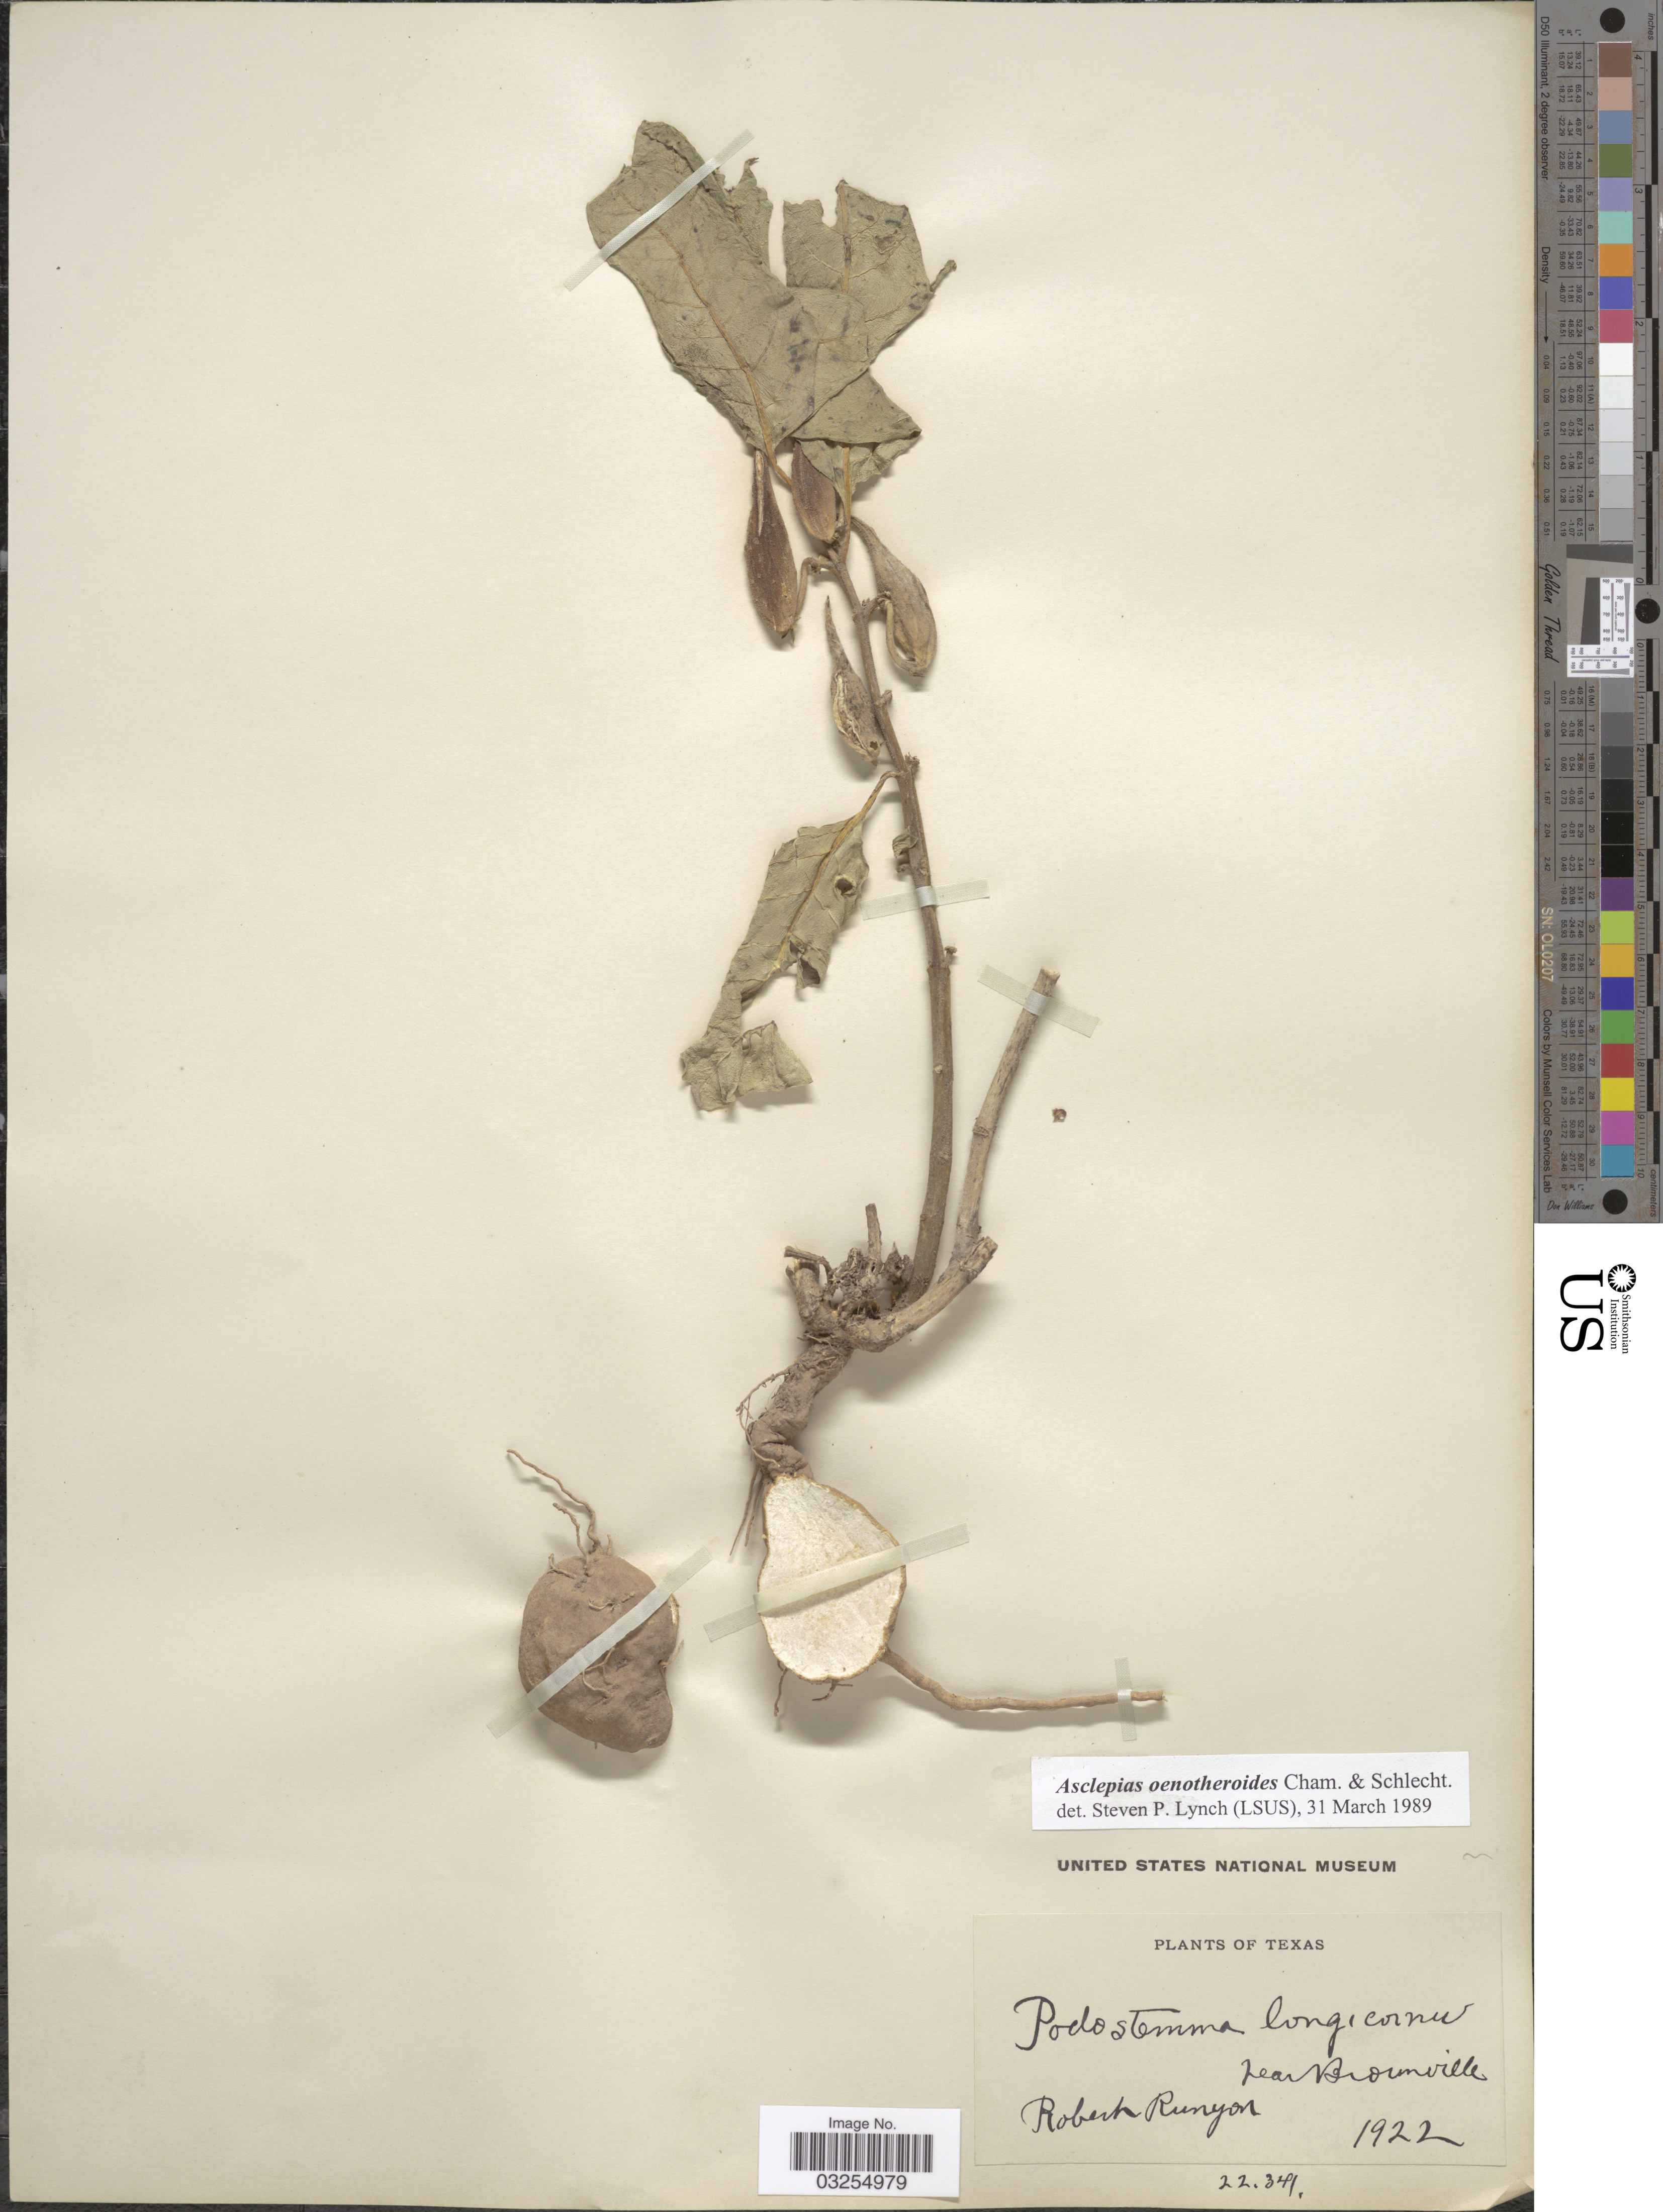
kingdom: Plantae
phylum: Tracheophyta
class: Magnoliopsida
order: Gentianales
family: Apocynaceae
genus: Asclepias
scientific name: Asclepias oenotheroides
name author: Schltdl. & Cham.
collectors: R. Runyon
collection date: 1922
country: United States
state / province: Texas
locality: Near Brownsville.